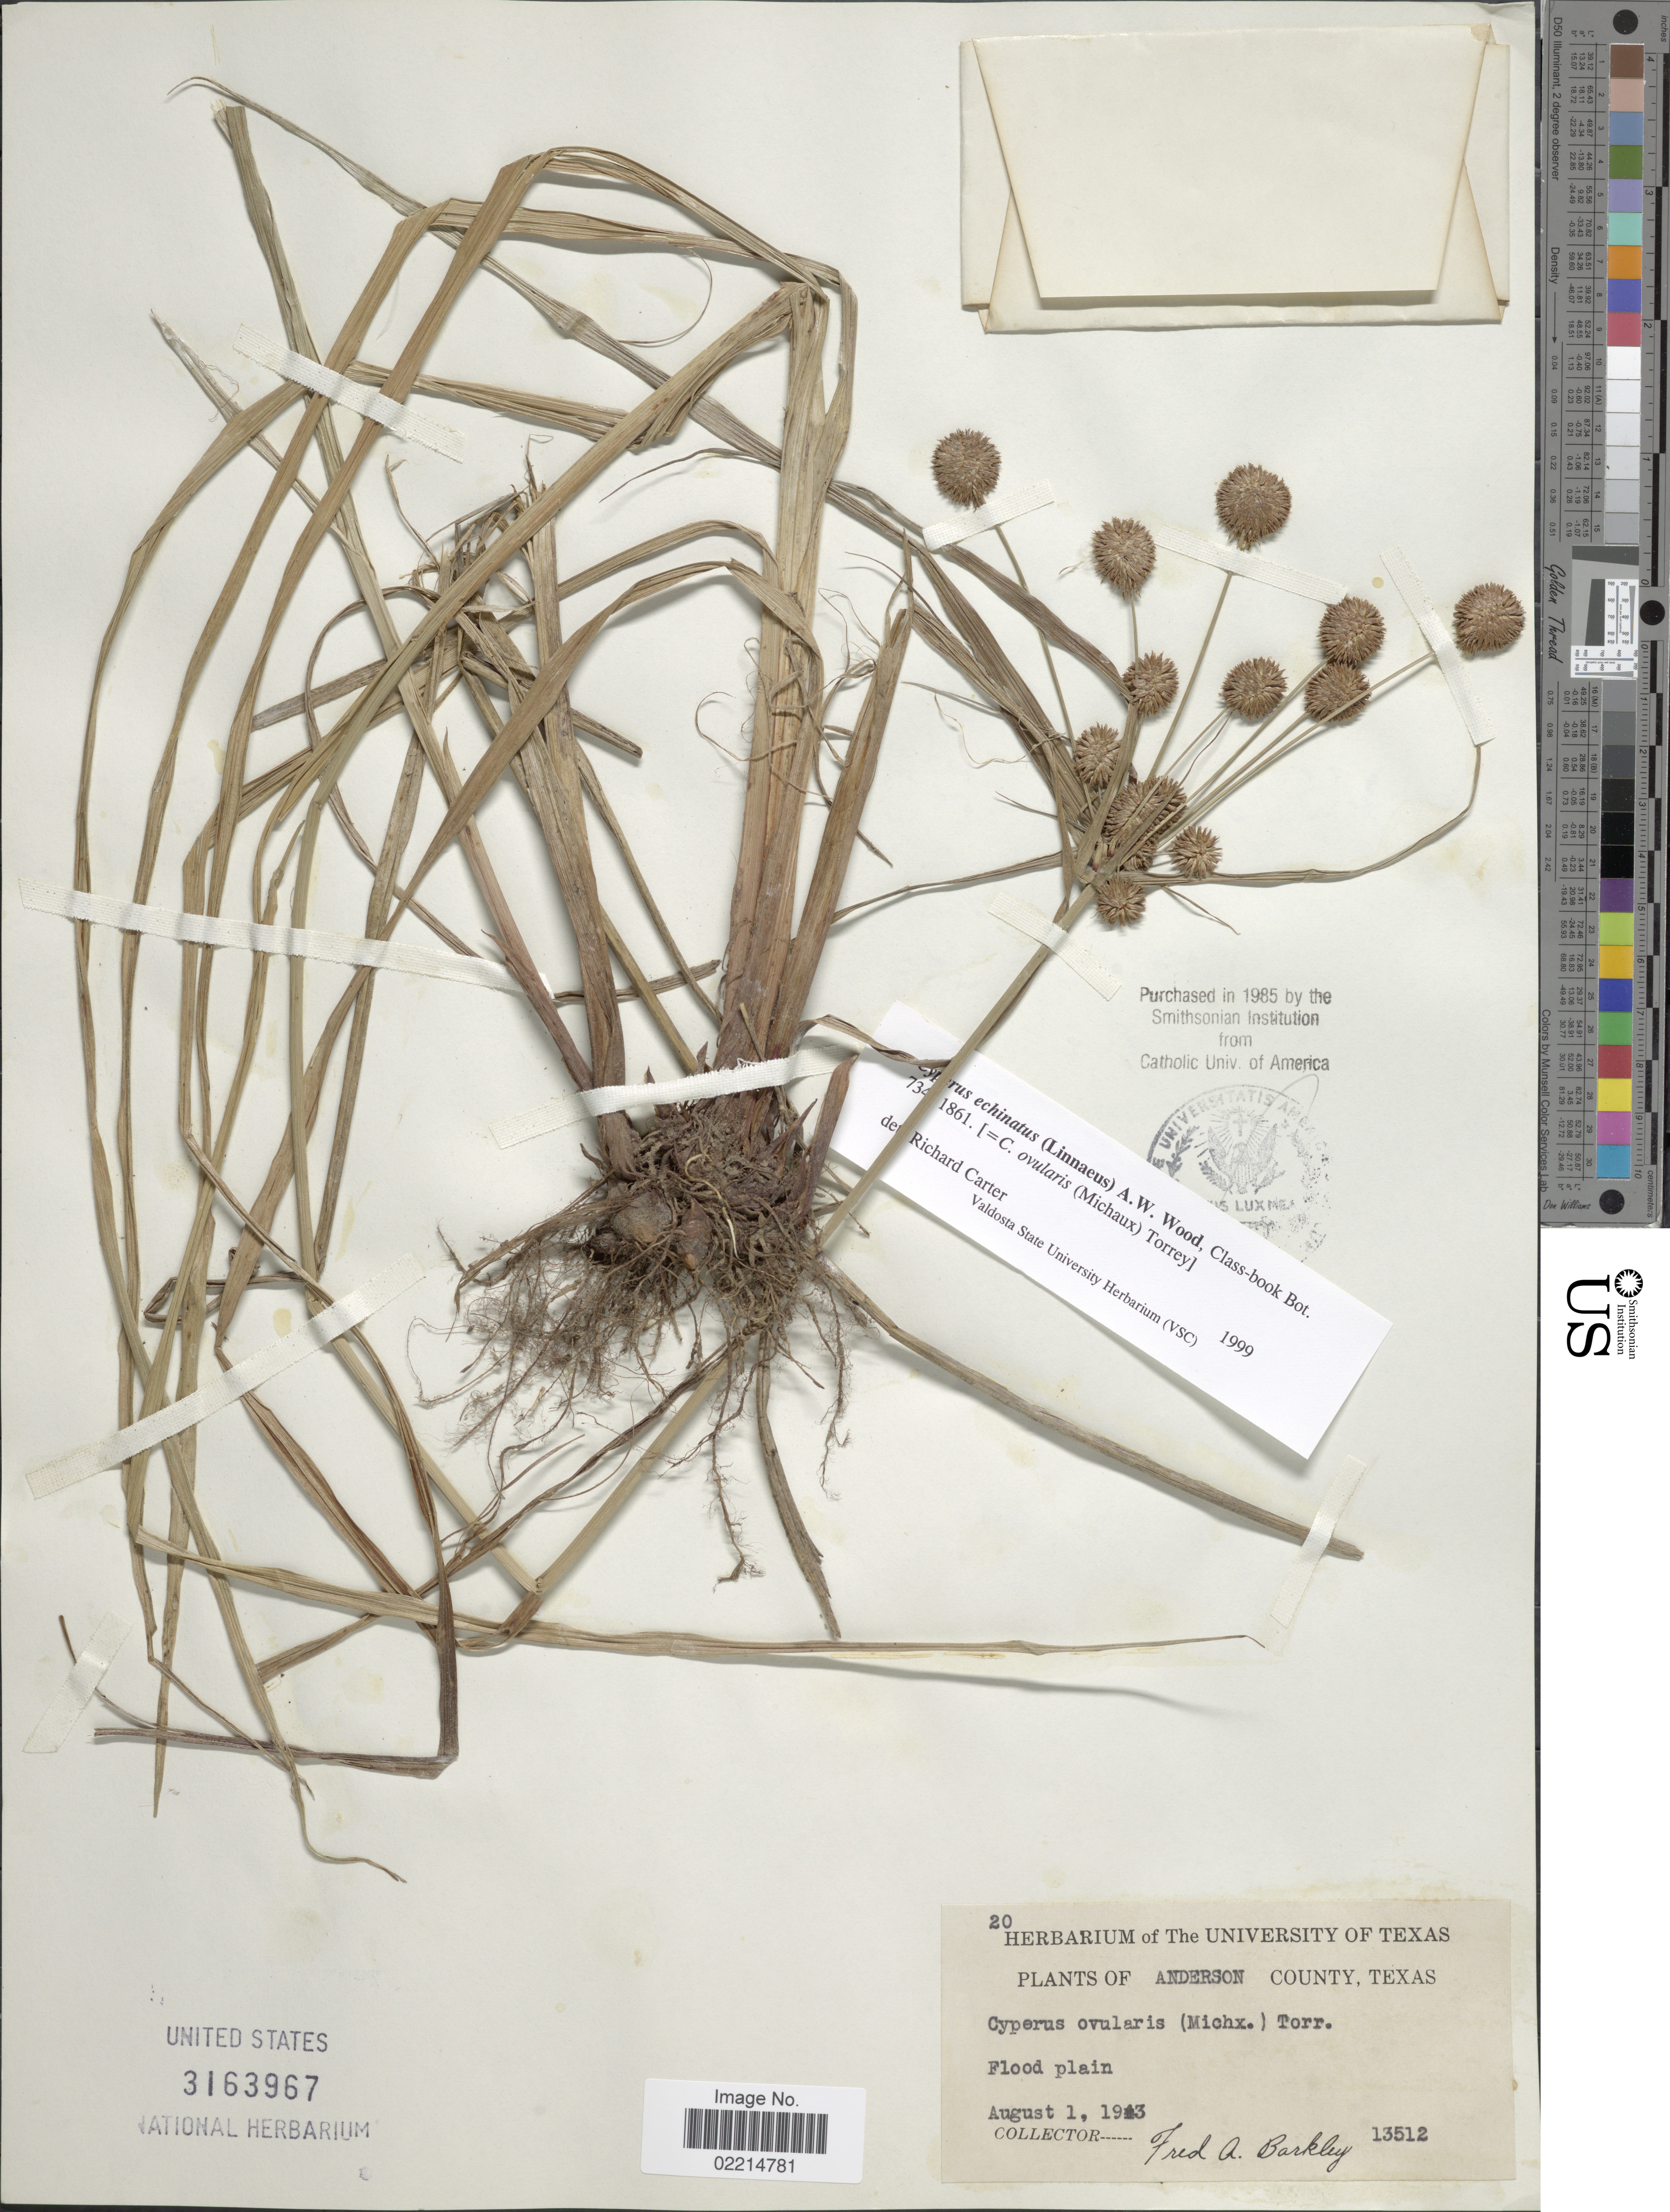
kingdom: Plantae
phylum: Tracheophyta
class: Liliopsida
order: Poales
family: Cyperaceae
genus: Cyperus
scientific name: Cyperus echinatus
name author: (L.) Alph. Wood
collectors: F. A. Barkley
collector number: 13512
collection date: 1943-08-01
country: United States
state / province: Texas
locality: Anderson County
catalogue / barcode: US 3163967